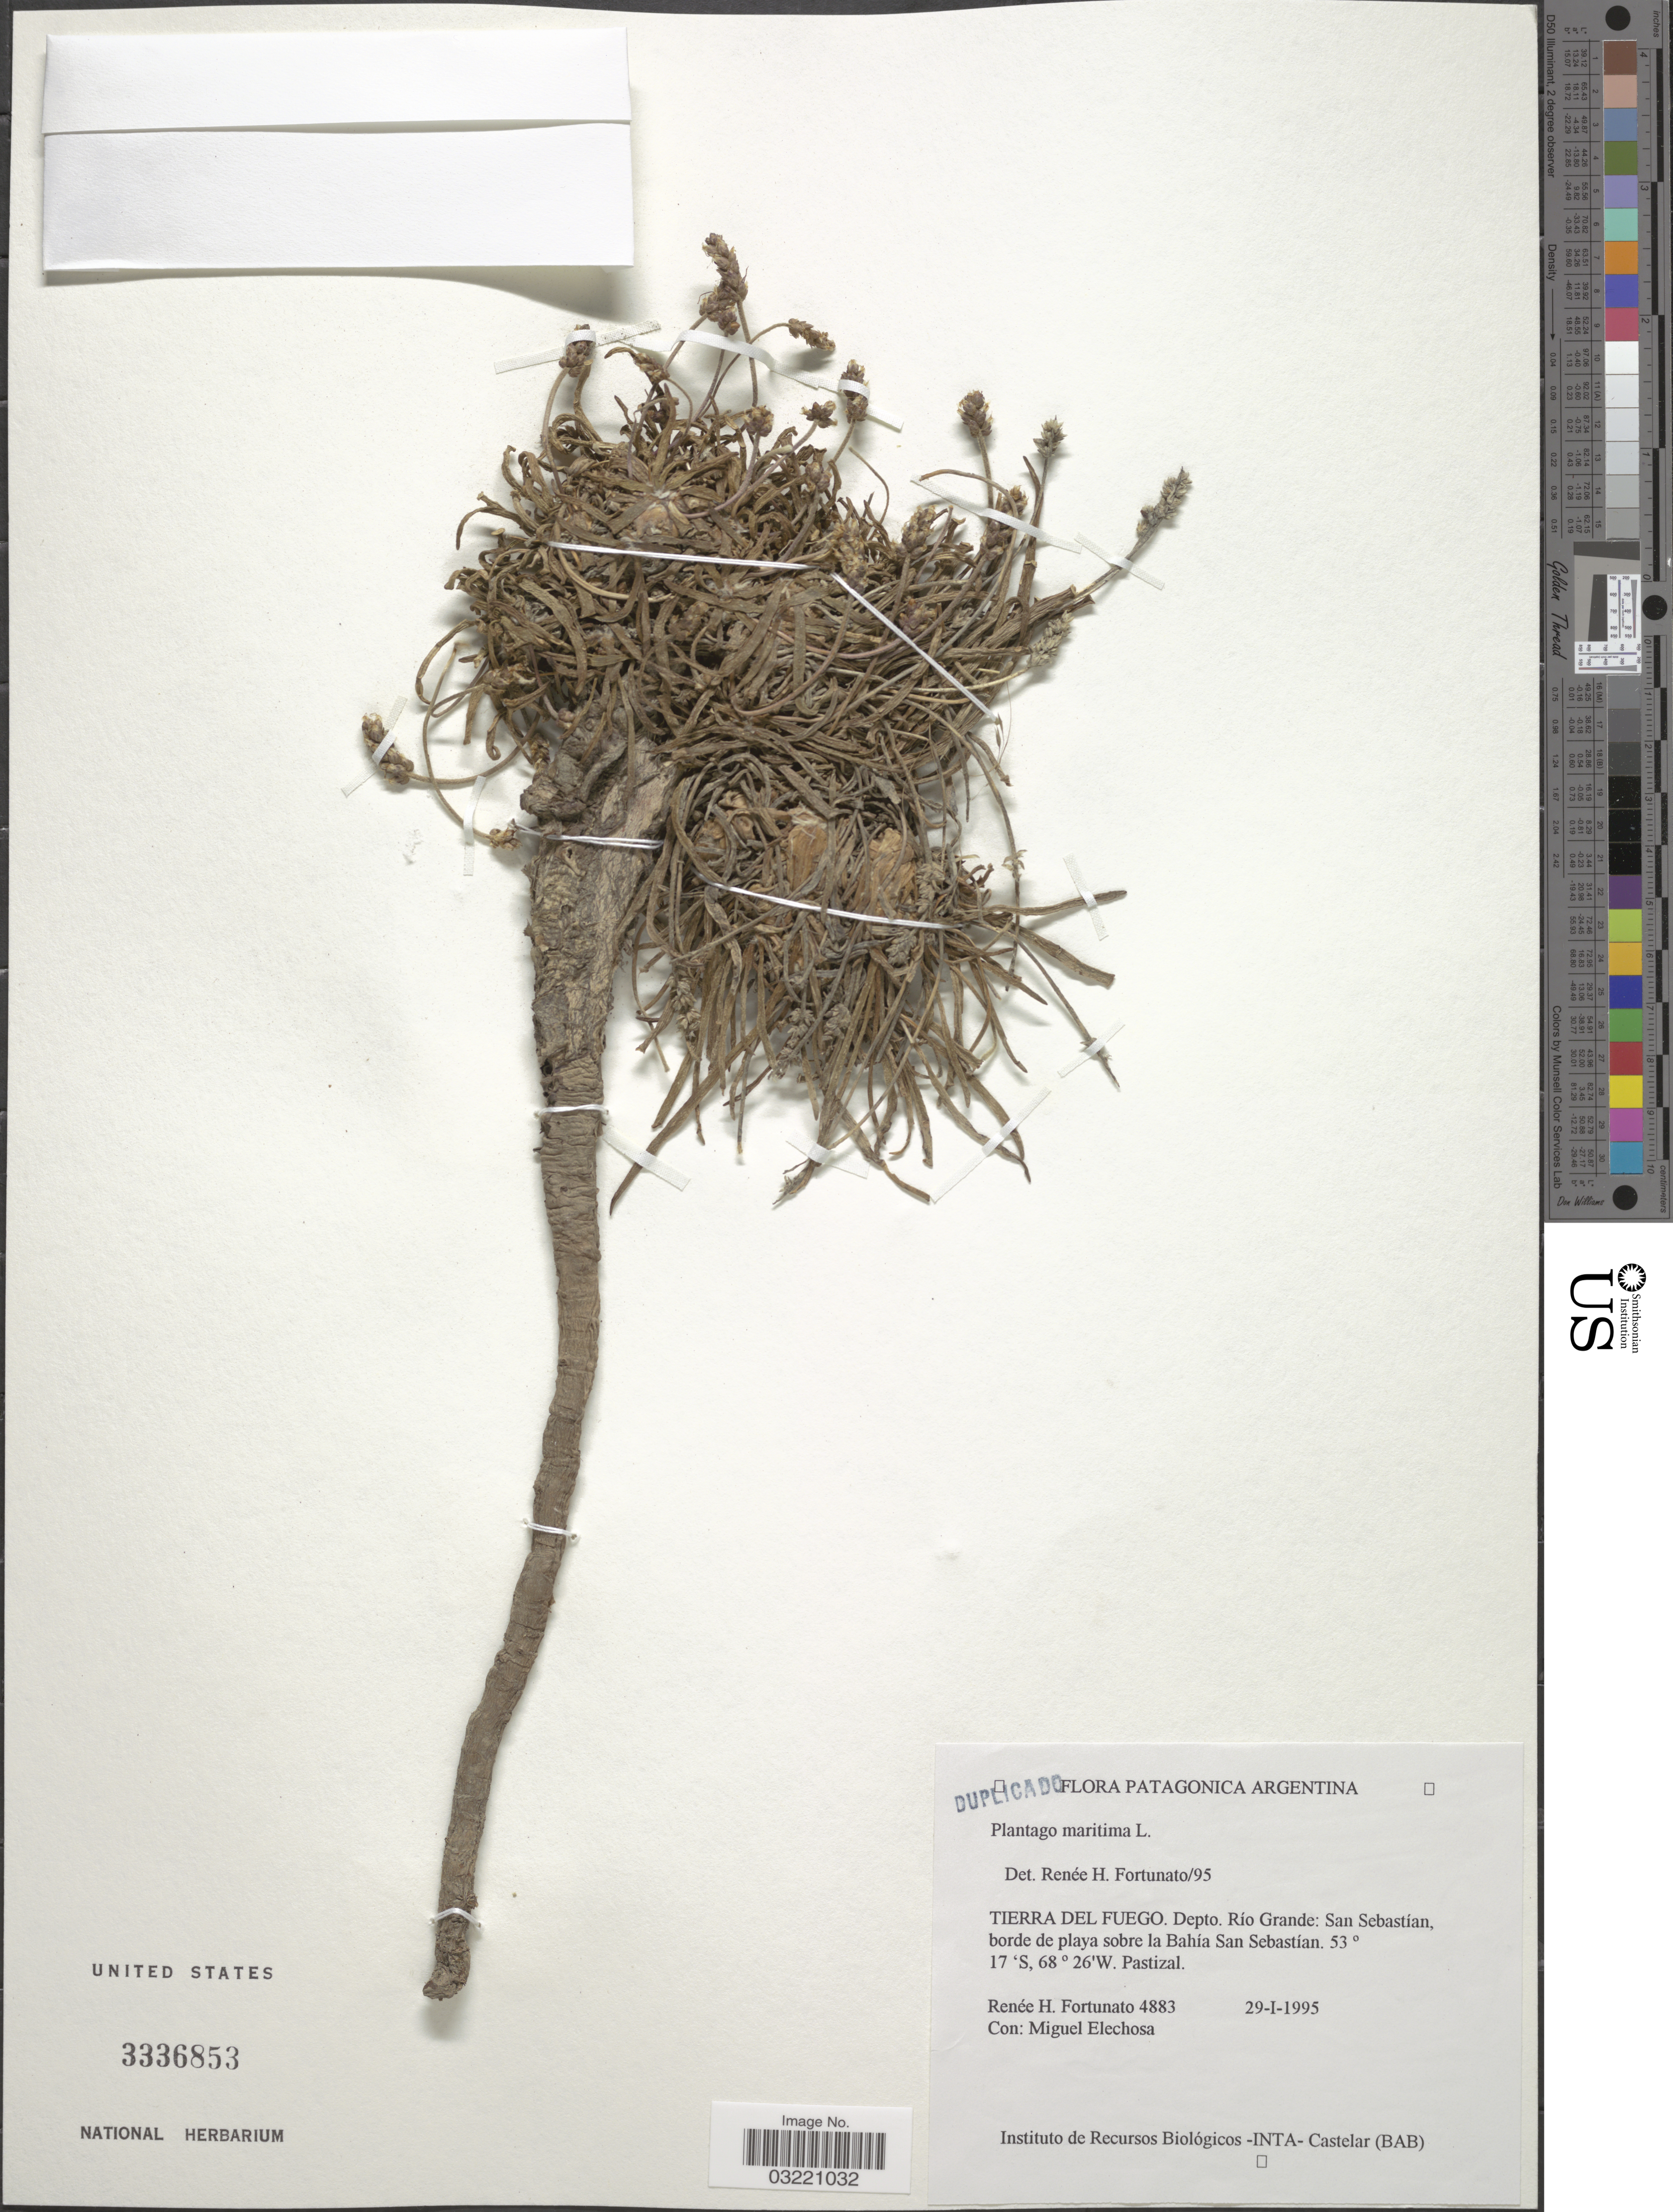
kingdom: Plantae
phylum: Tracheophyta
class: Magnoliopsida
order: Lamiales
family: Plantaginaceae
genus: Plantago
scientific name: Plantago maritima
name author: L.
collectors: R. H. Fortunato & M. Elechosa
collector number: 4883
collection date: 1995-01-29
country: Argentina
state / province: Tierra del Fuego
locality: Depto. Río Grande: San Sebastían, borde de playa sobre la Bahía San Sebastían.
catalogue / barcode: US 3336853